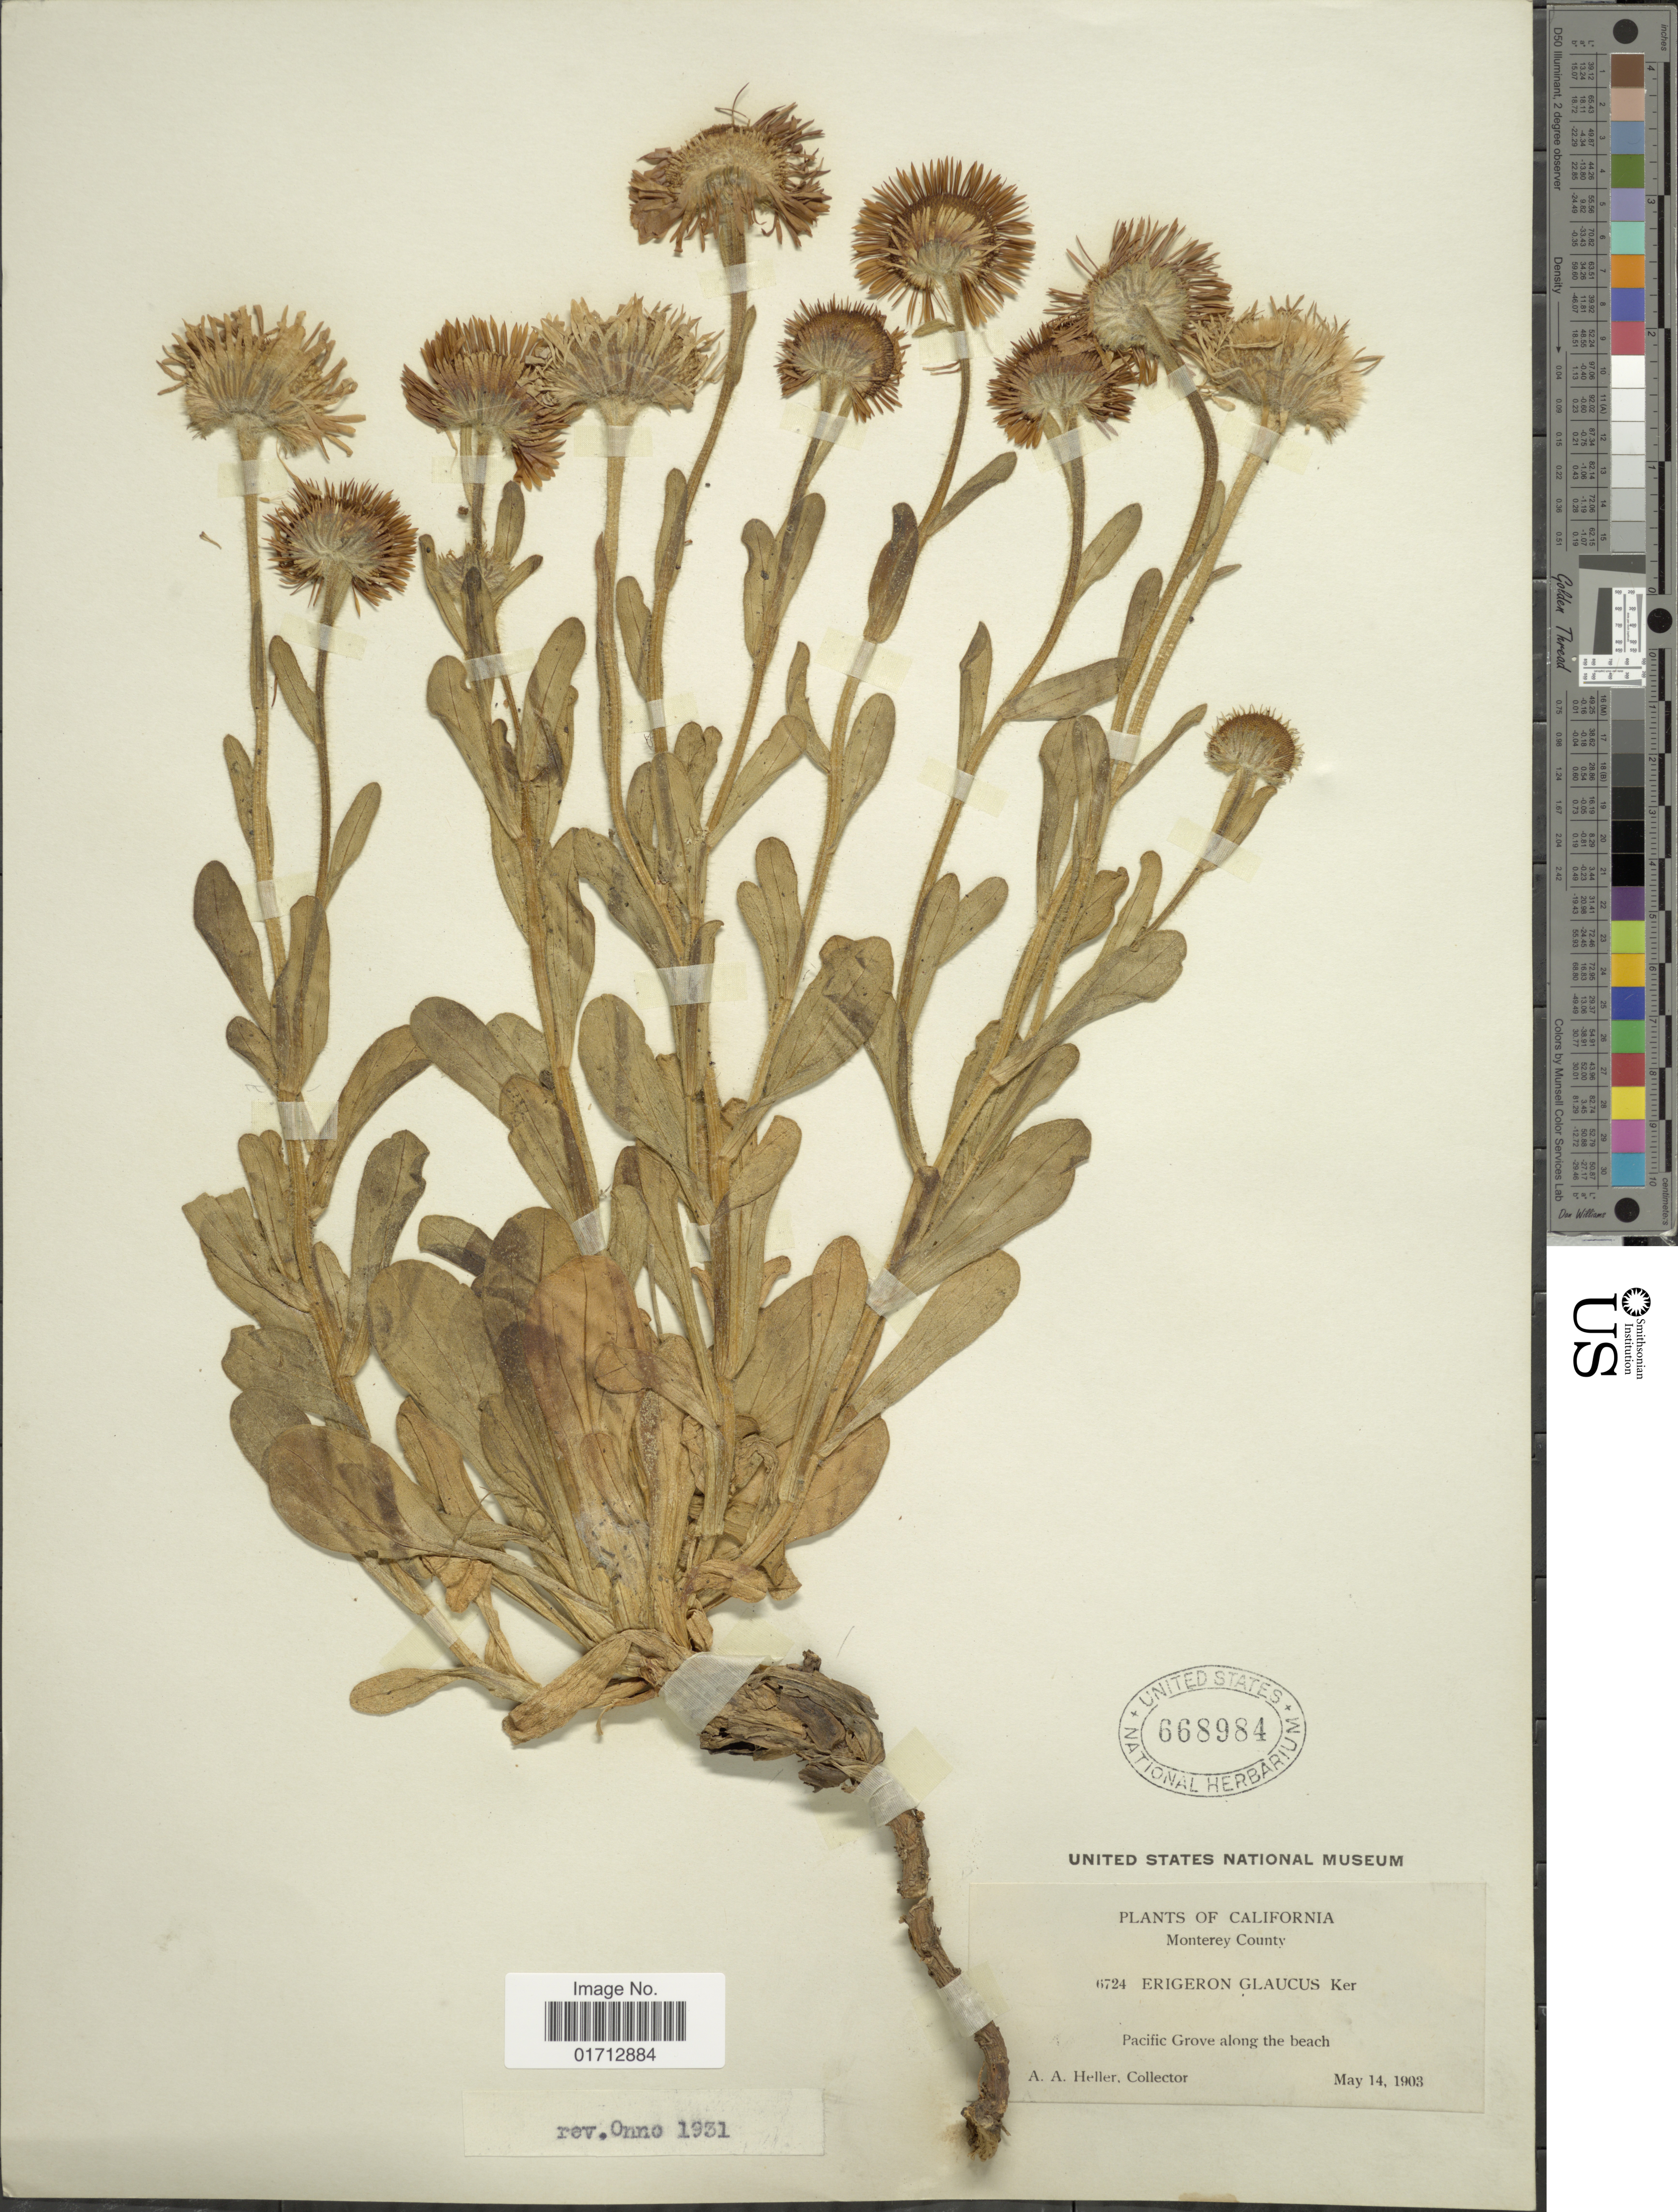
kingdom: Plantae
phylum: Tracheophyta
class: Magnoliopsida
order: Asterales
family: Asteraceae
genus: Erigeron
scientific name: Erigeron glaucus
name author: Ker Gawl.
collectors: A. A. Heller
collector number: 6724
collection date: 1903-05-14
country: United States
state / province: California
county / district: Monterey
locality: Monterey County, Pacific Grove along the beach.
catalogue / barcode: US 668984